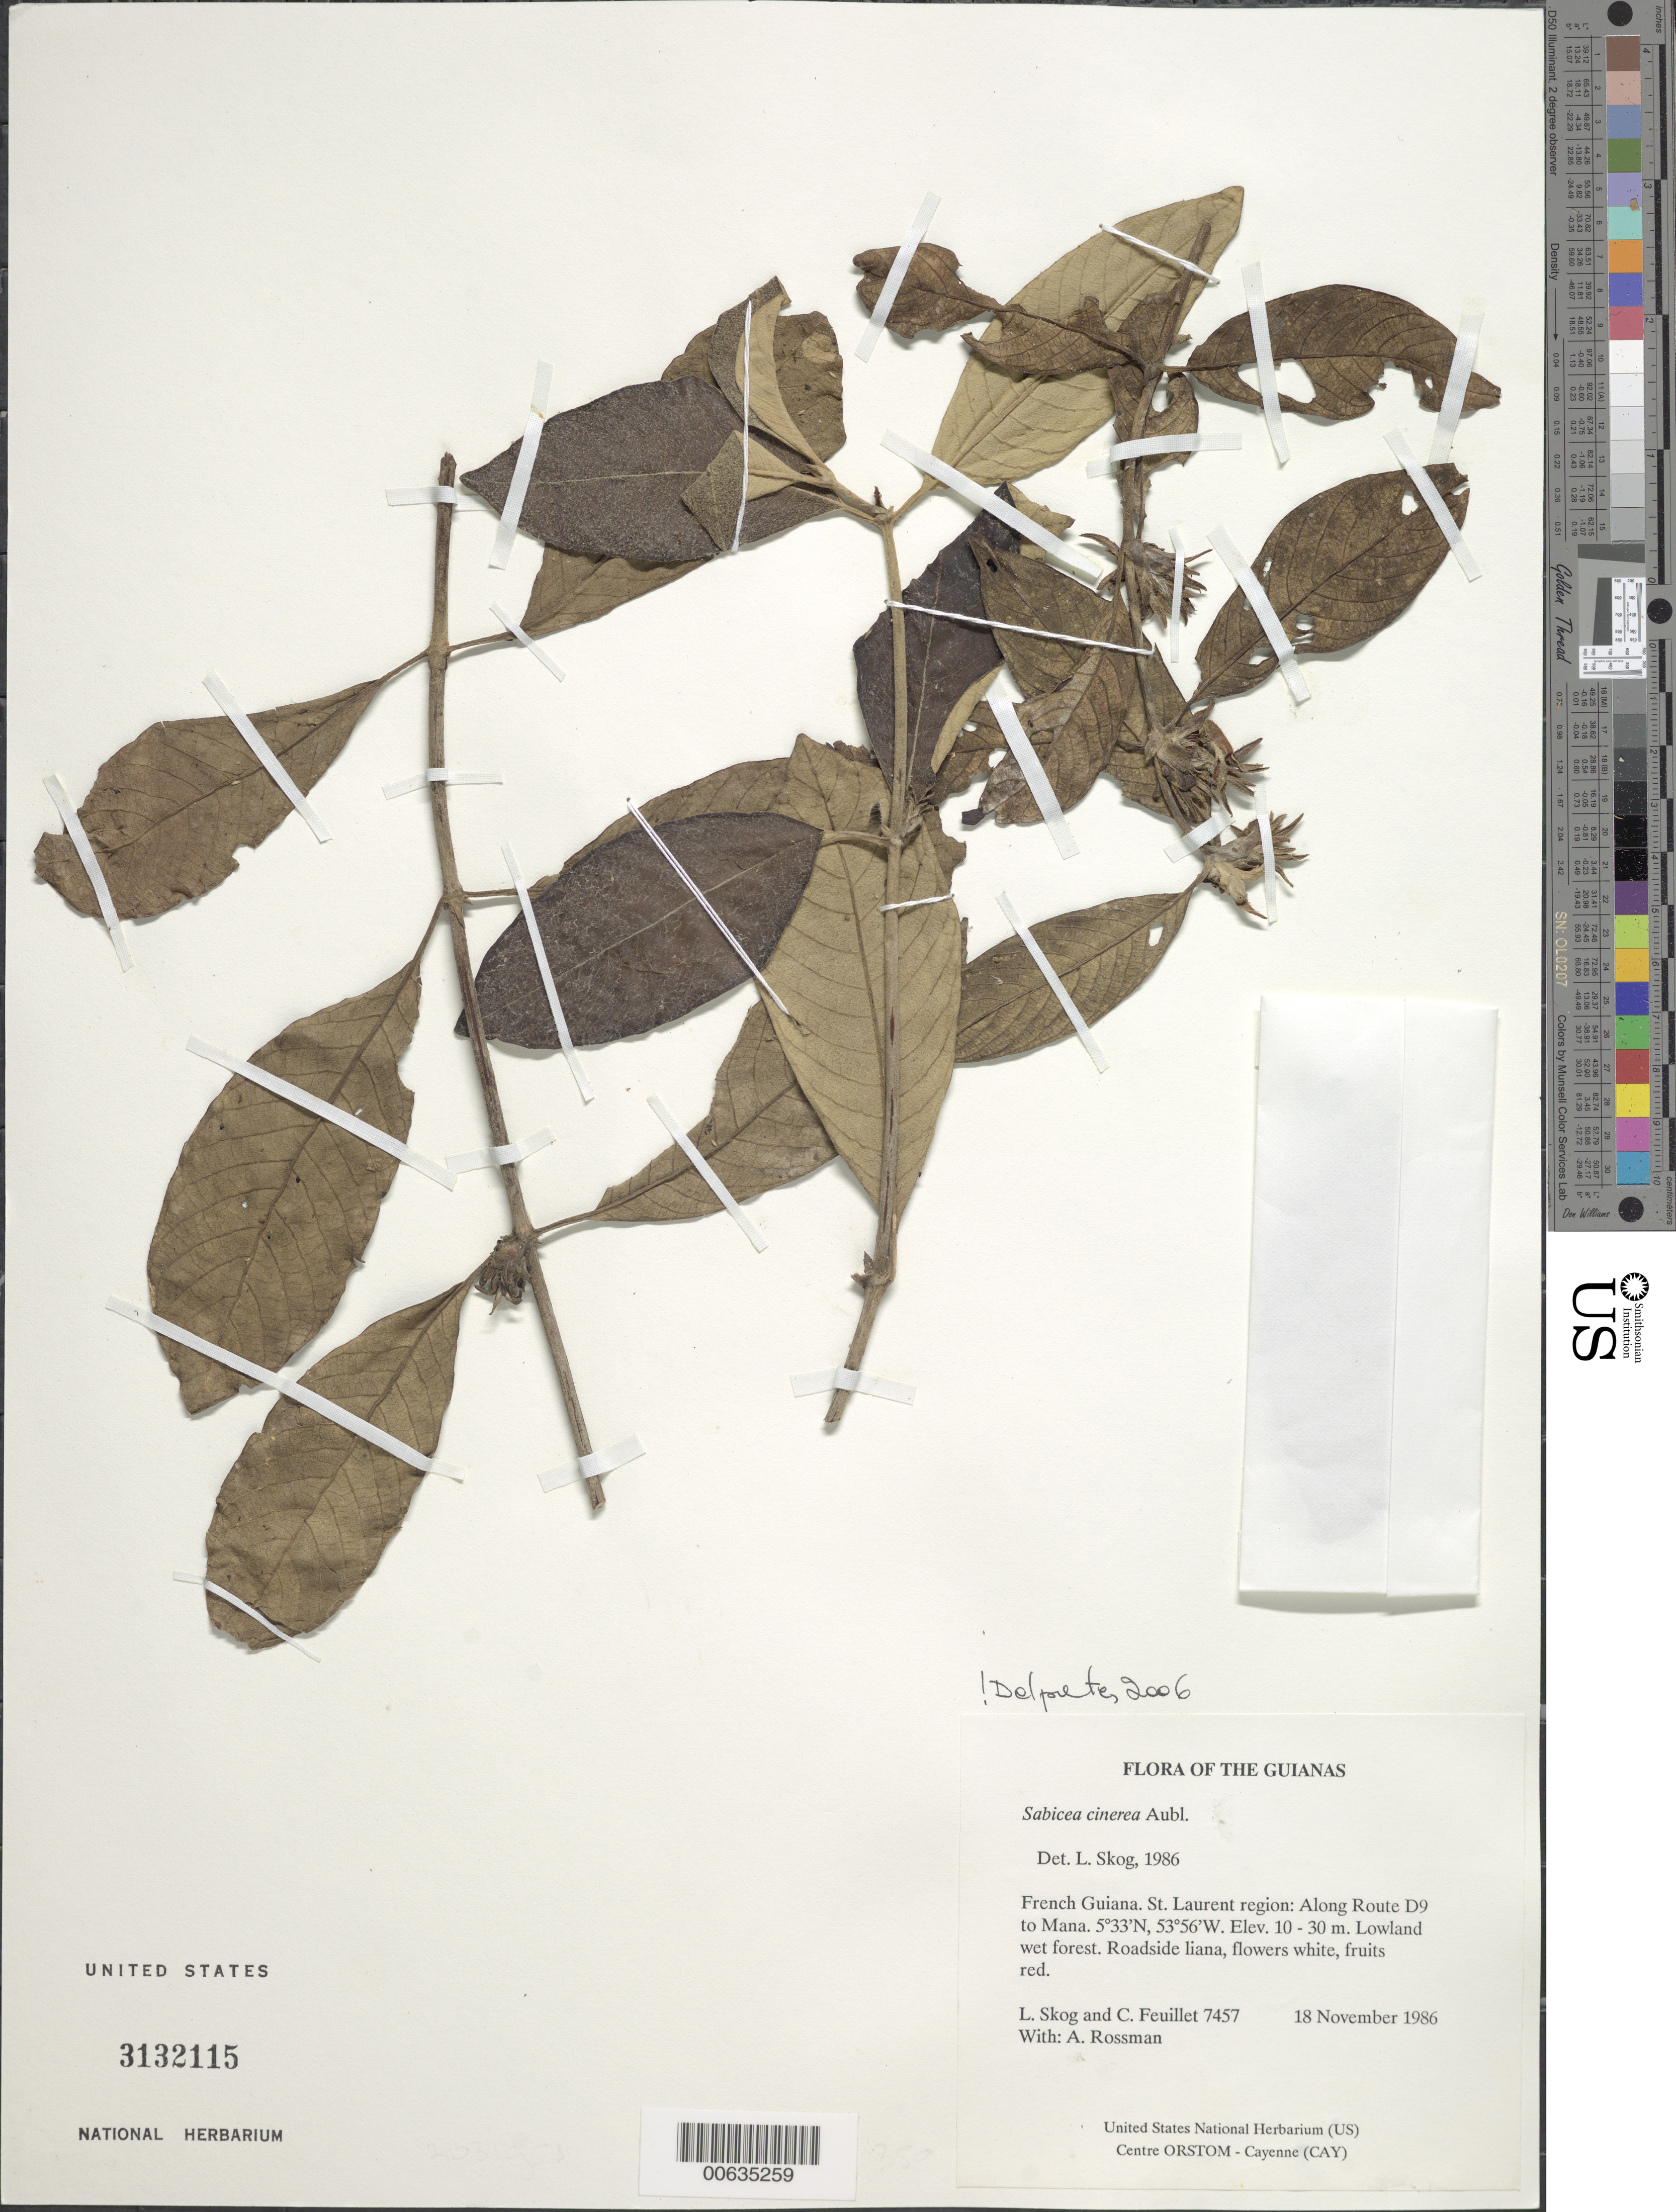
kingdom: Plantae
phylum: Tracheophyta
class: Magnoliopsida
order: Gentianales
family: Rubiaceae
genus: Sabicea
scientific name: Sabicea cinerea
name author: Aubl.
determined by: Delprete, P. G., Herb. de Guyane Cay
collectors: L. E. Skog, C. Feuillet & A. Rossman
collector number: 7457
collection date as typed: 18 November 1986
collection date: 1986-11-18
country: French Guiana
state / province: Saint-Laurent-du-Maroni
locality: Along Route D9 to Mana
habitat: Lowland wet forest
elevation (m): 10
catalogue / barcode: US 3132115